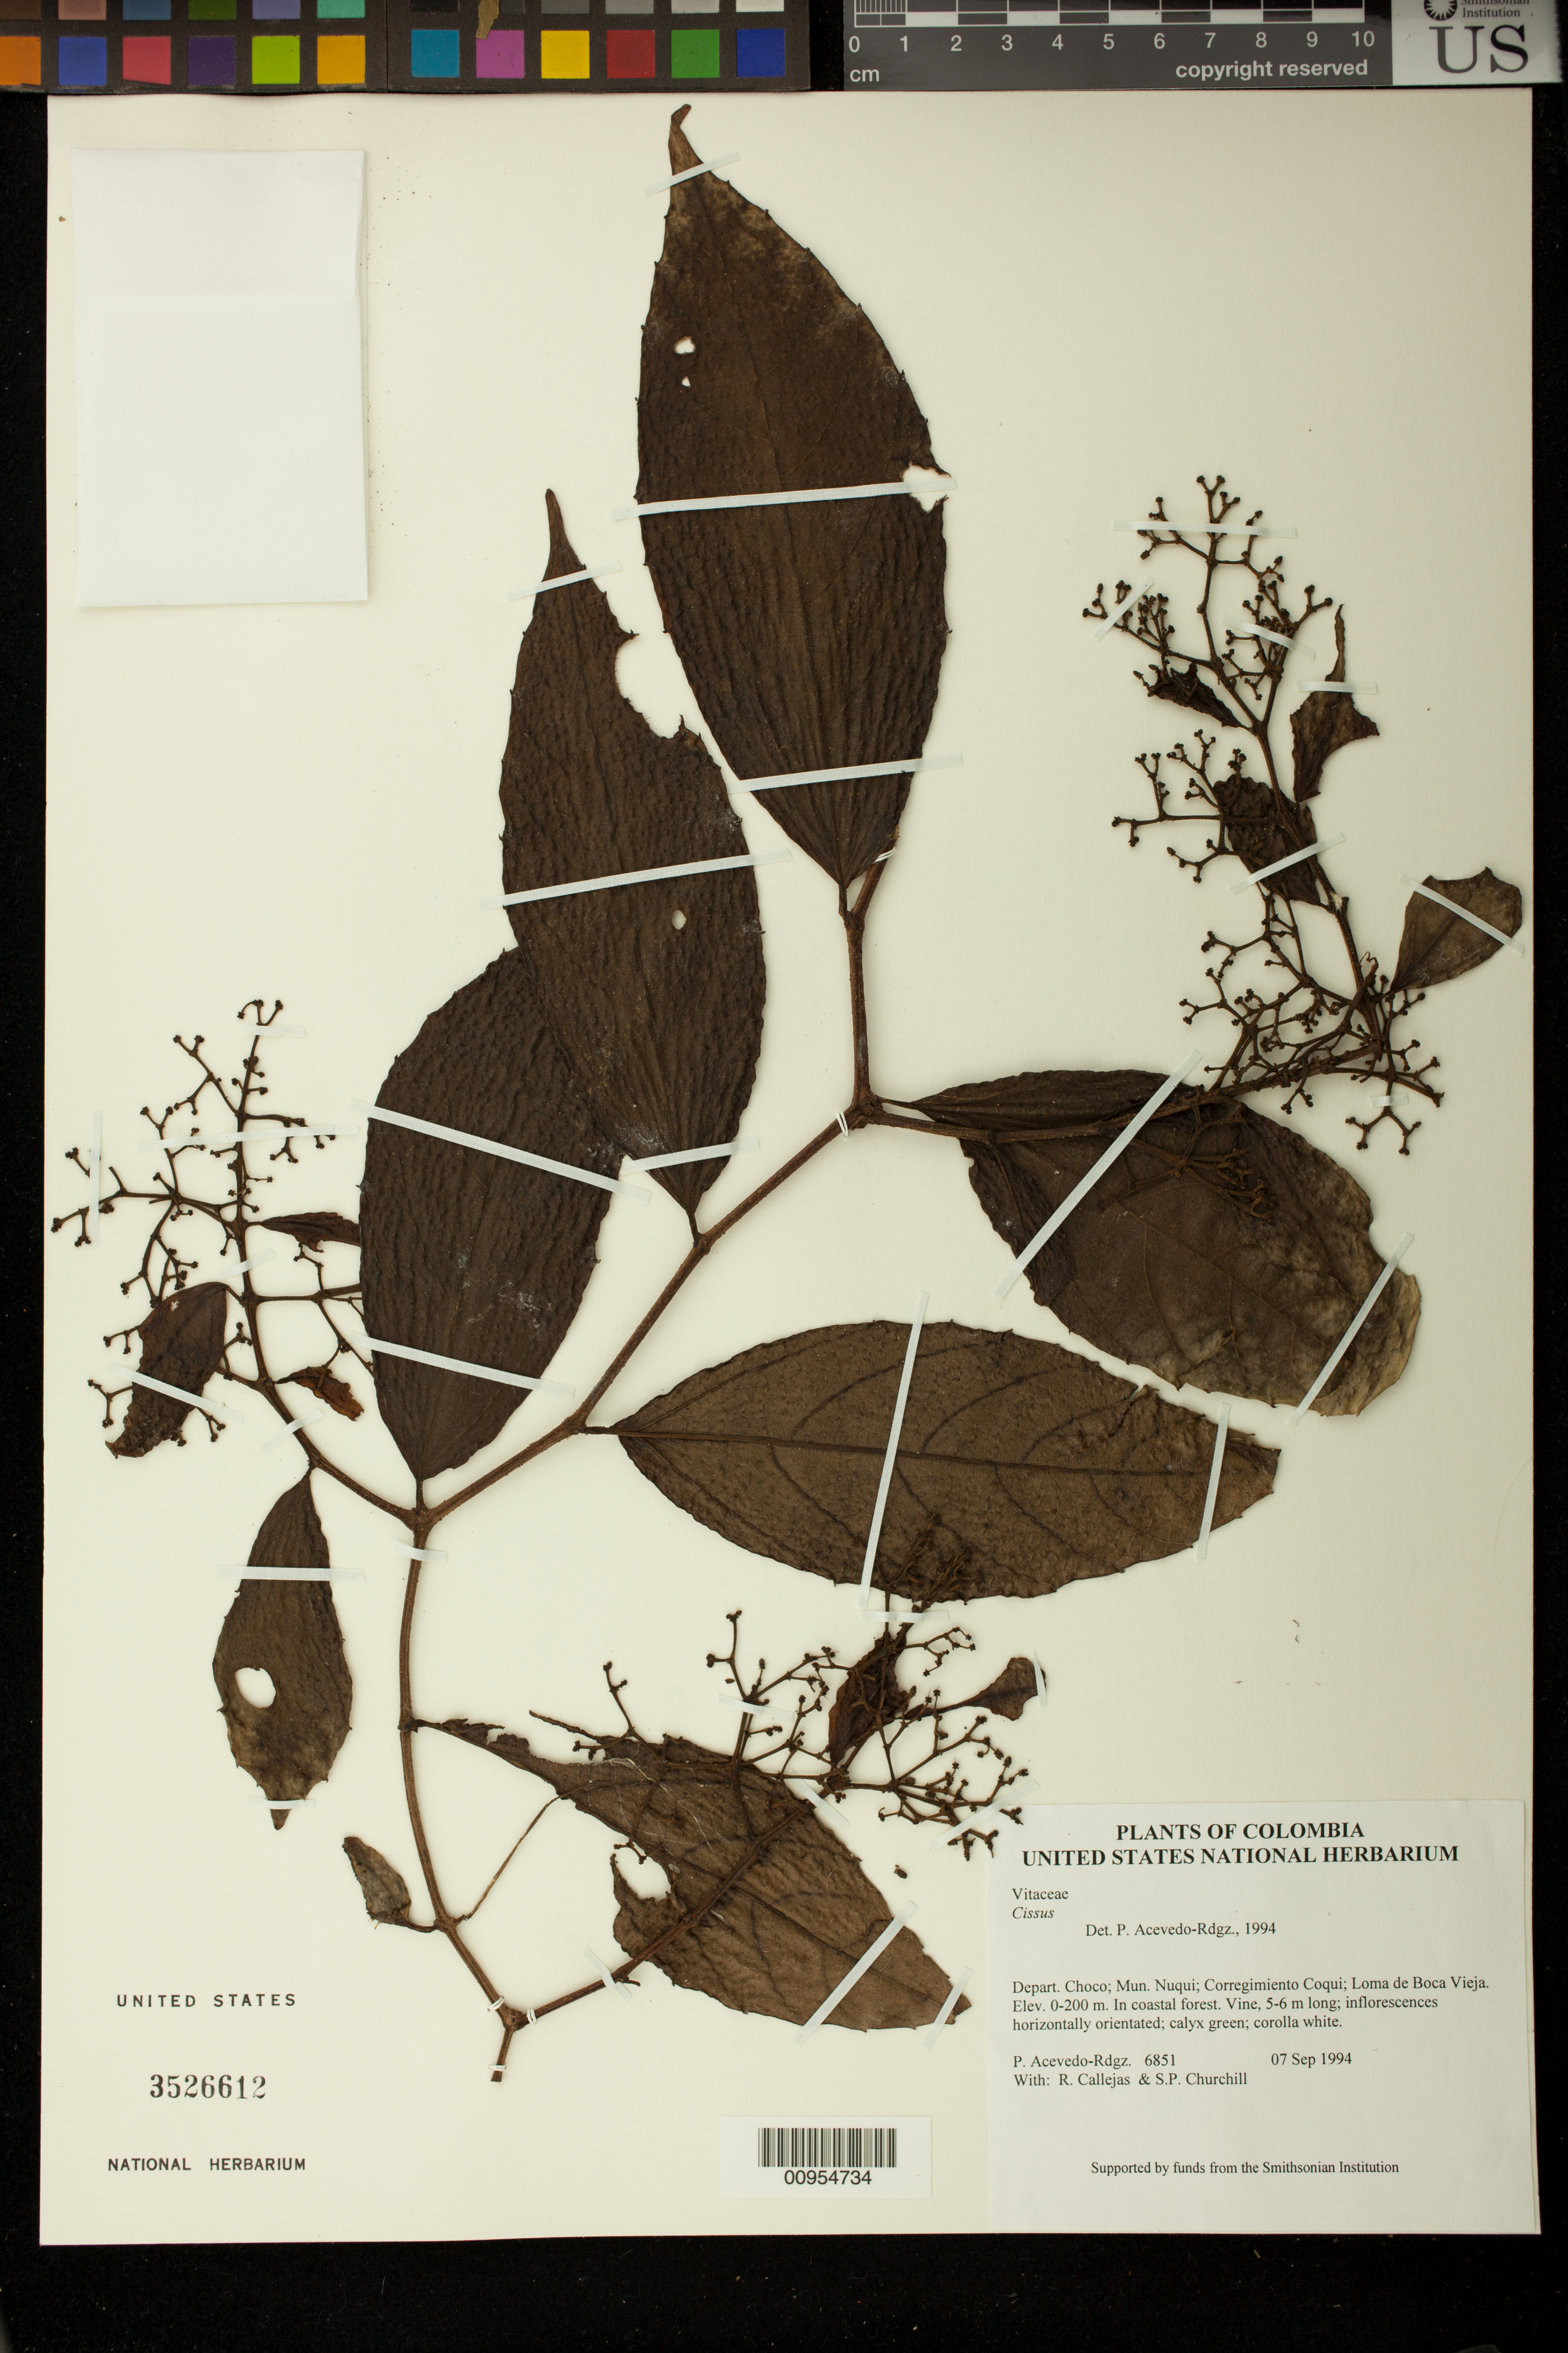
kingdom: Plantae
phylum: Tracheophyta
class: Magnoliopsida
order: Vitales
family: Vitaceae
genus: Cissus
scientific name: Cissus sp.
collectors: P. Acevedo-Rodr., R. Callejas & S. Churchill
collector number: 6851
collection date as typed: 07 Sep 1994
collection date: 1994-09-07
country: Colombia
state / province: Chocó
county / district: Nuqui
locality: Depart. Choco; Mun. Nuqui; Corregimiento Coqui; Loma de Boca Vieja.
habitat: In coastal forest.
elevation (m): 0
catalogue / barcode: US 3526612